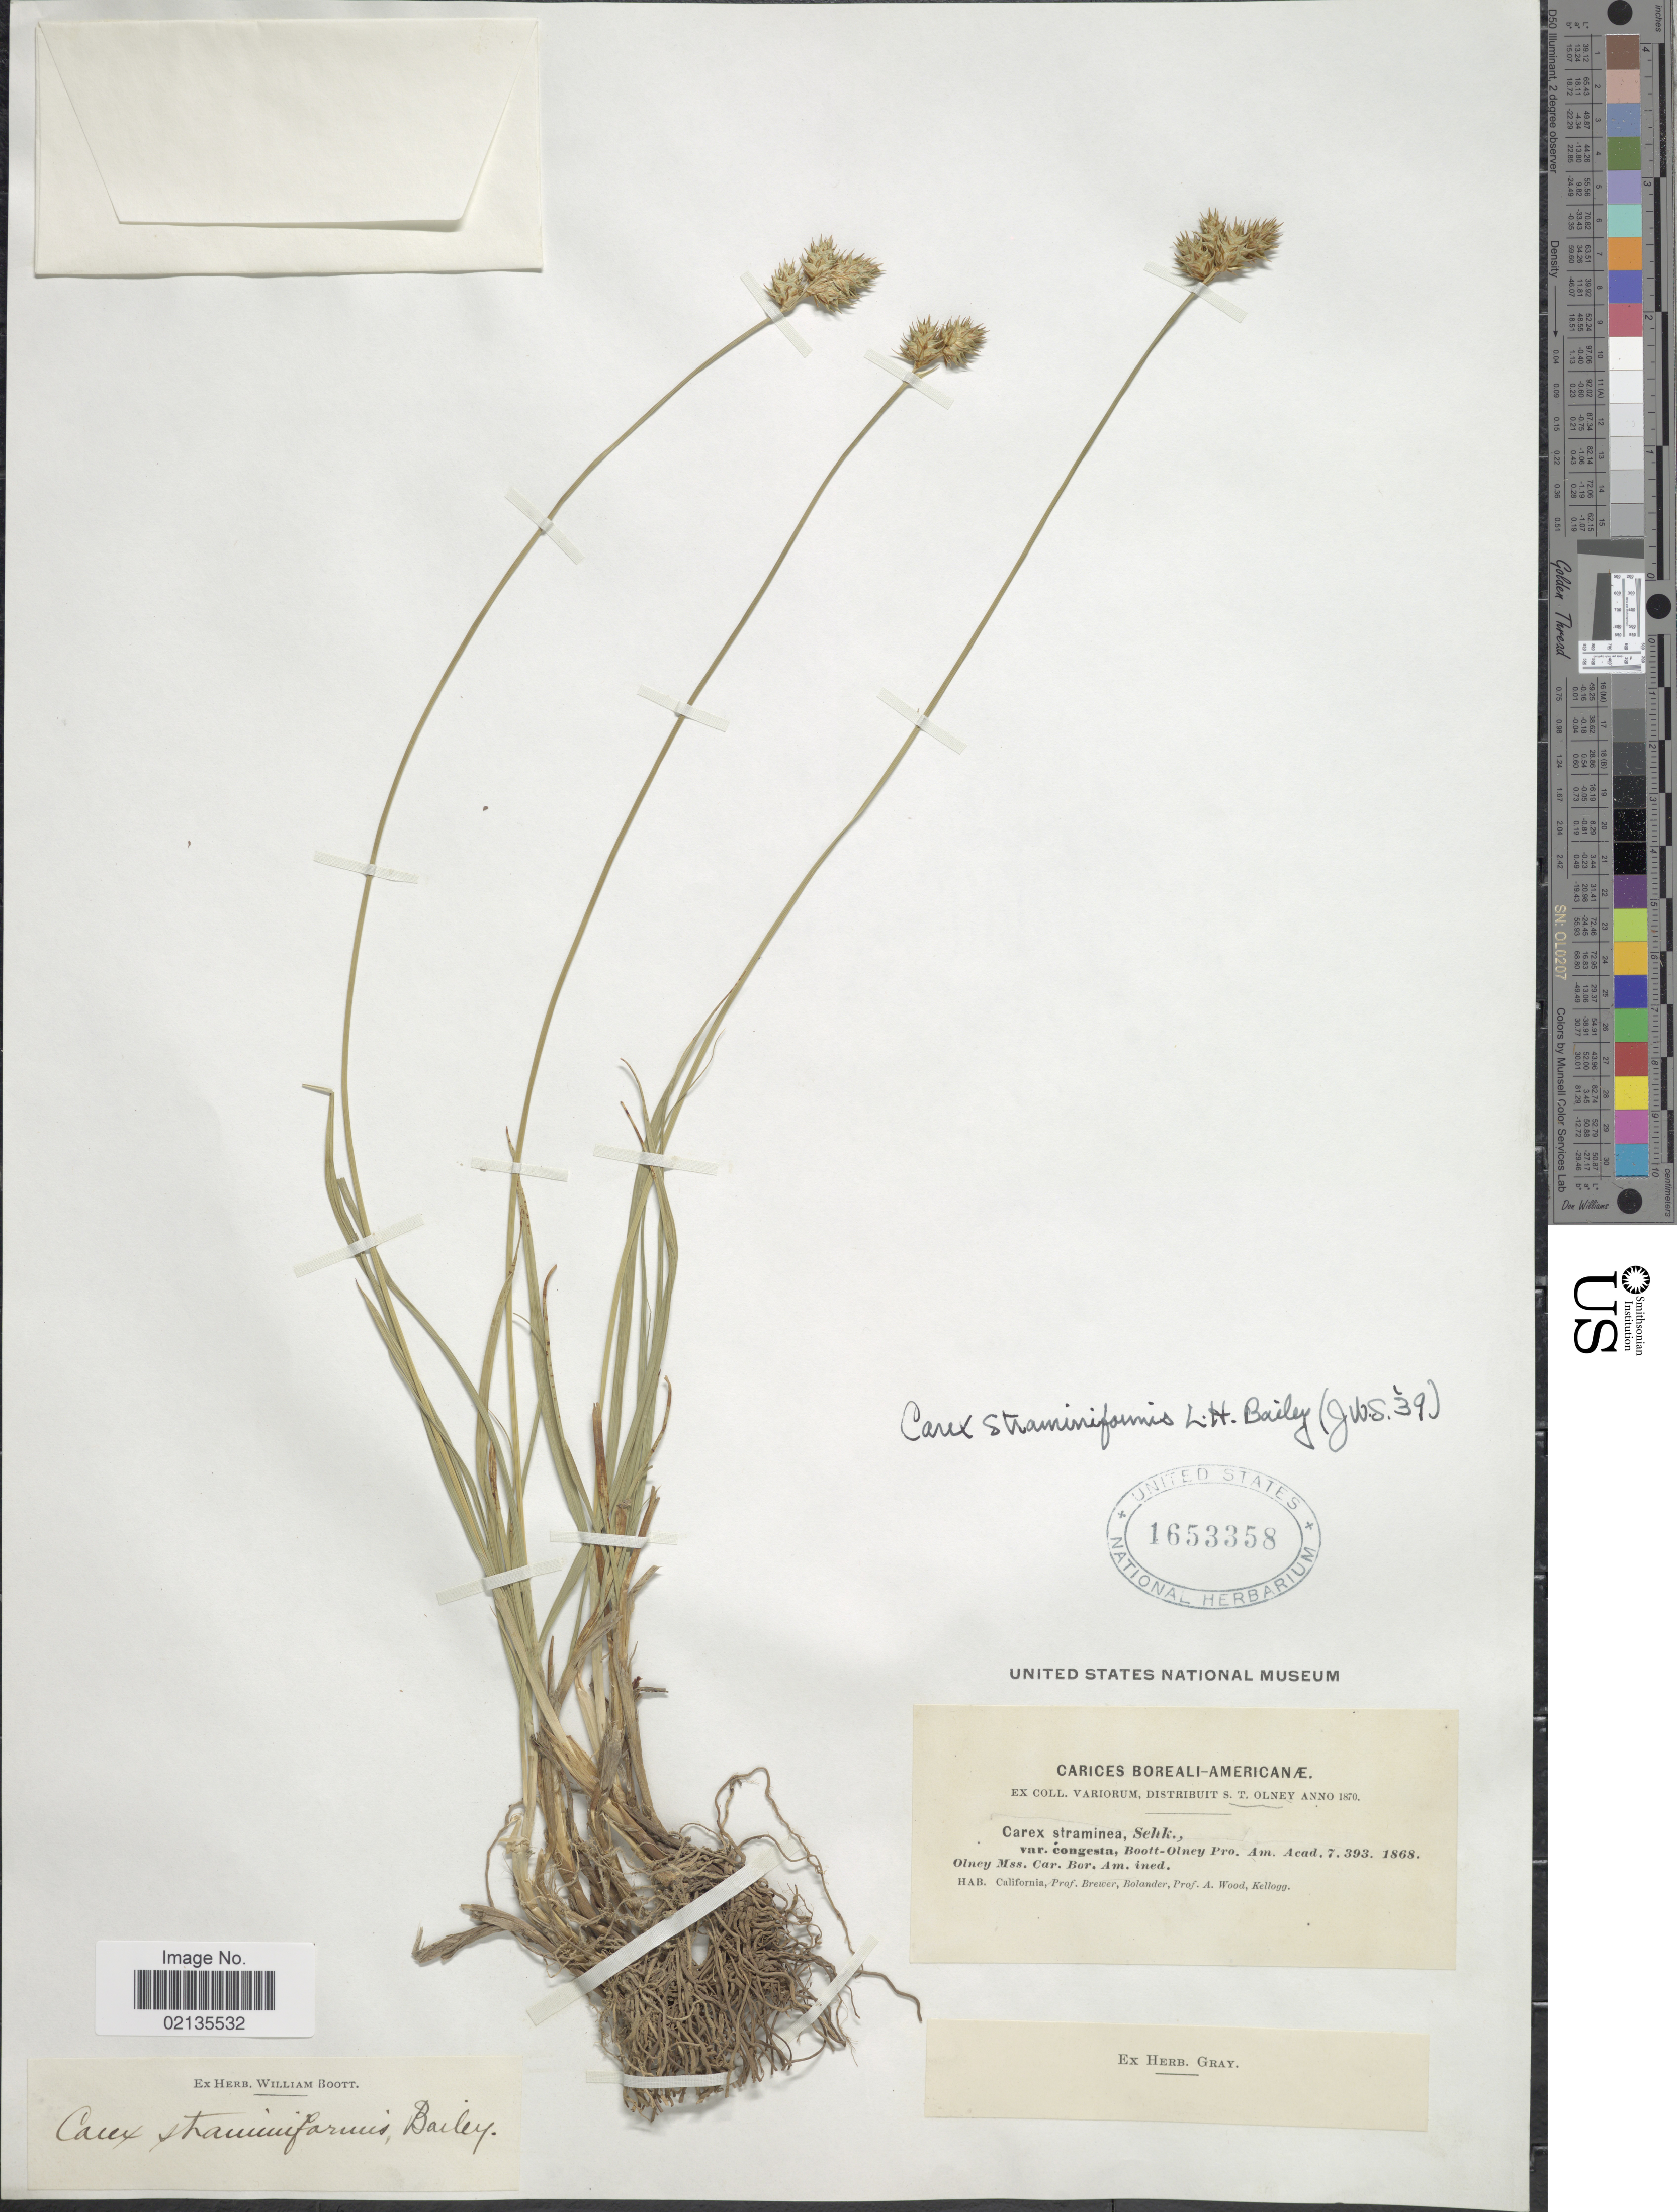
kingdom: Plantae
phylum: Tracheophyta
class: Liliopsida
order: Poales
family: Cyperaceae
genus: Carex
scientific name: Carex straminiformis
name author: L.H. Bailey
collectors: -. Brewer, -. Bolander, A. Wood & -- Kellogg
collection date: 1870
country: United States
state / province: California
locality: Carices Boreali-Americanae, Brewer, Bolander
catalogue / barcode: US 1653358